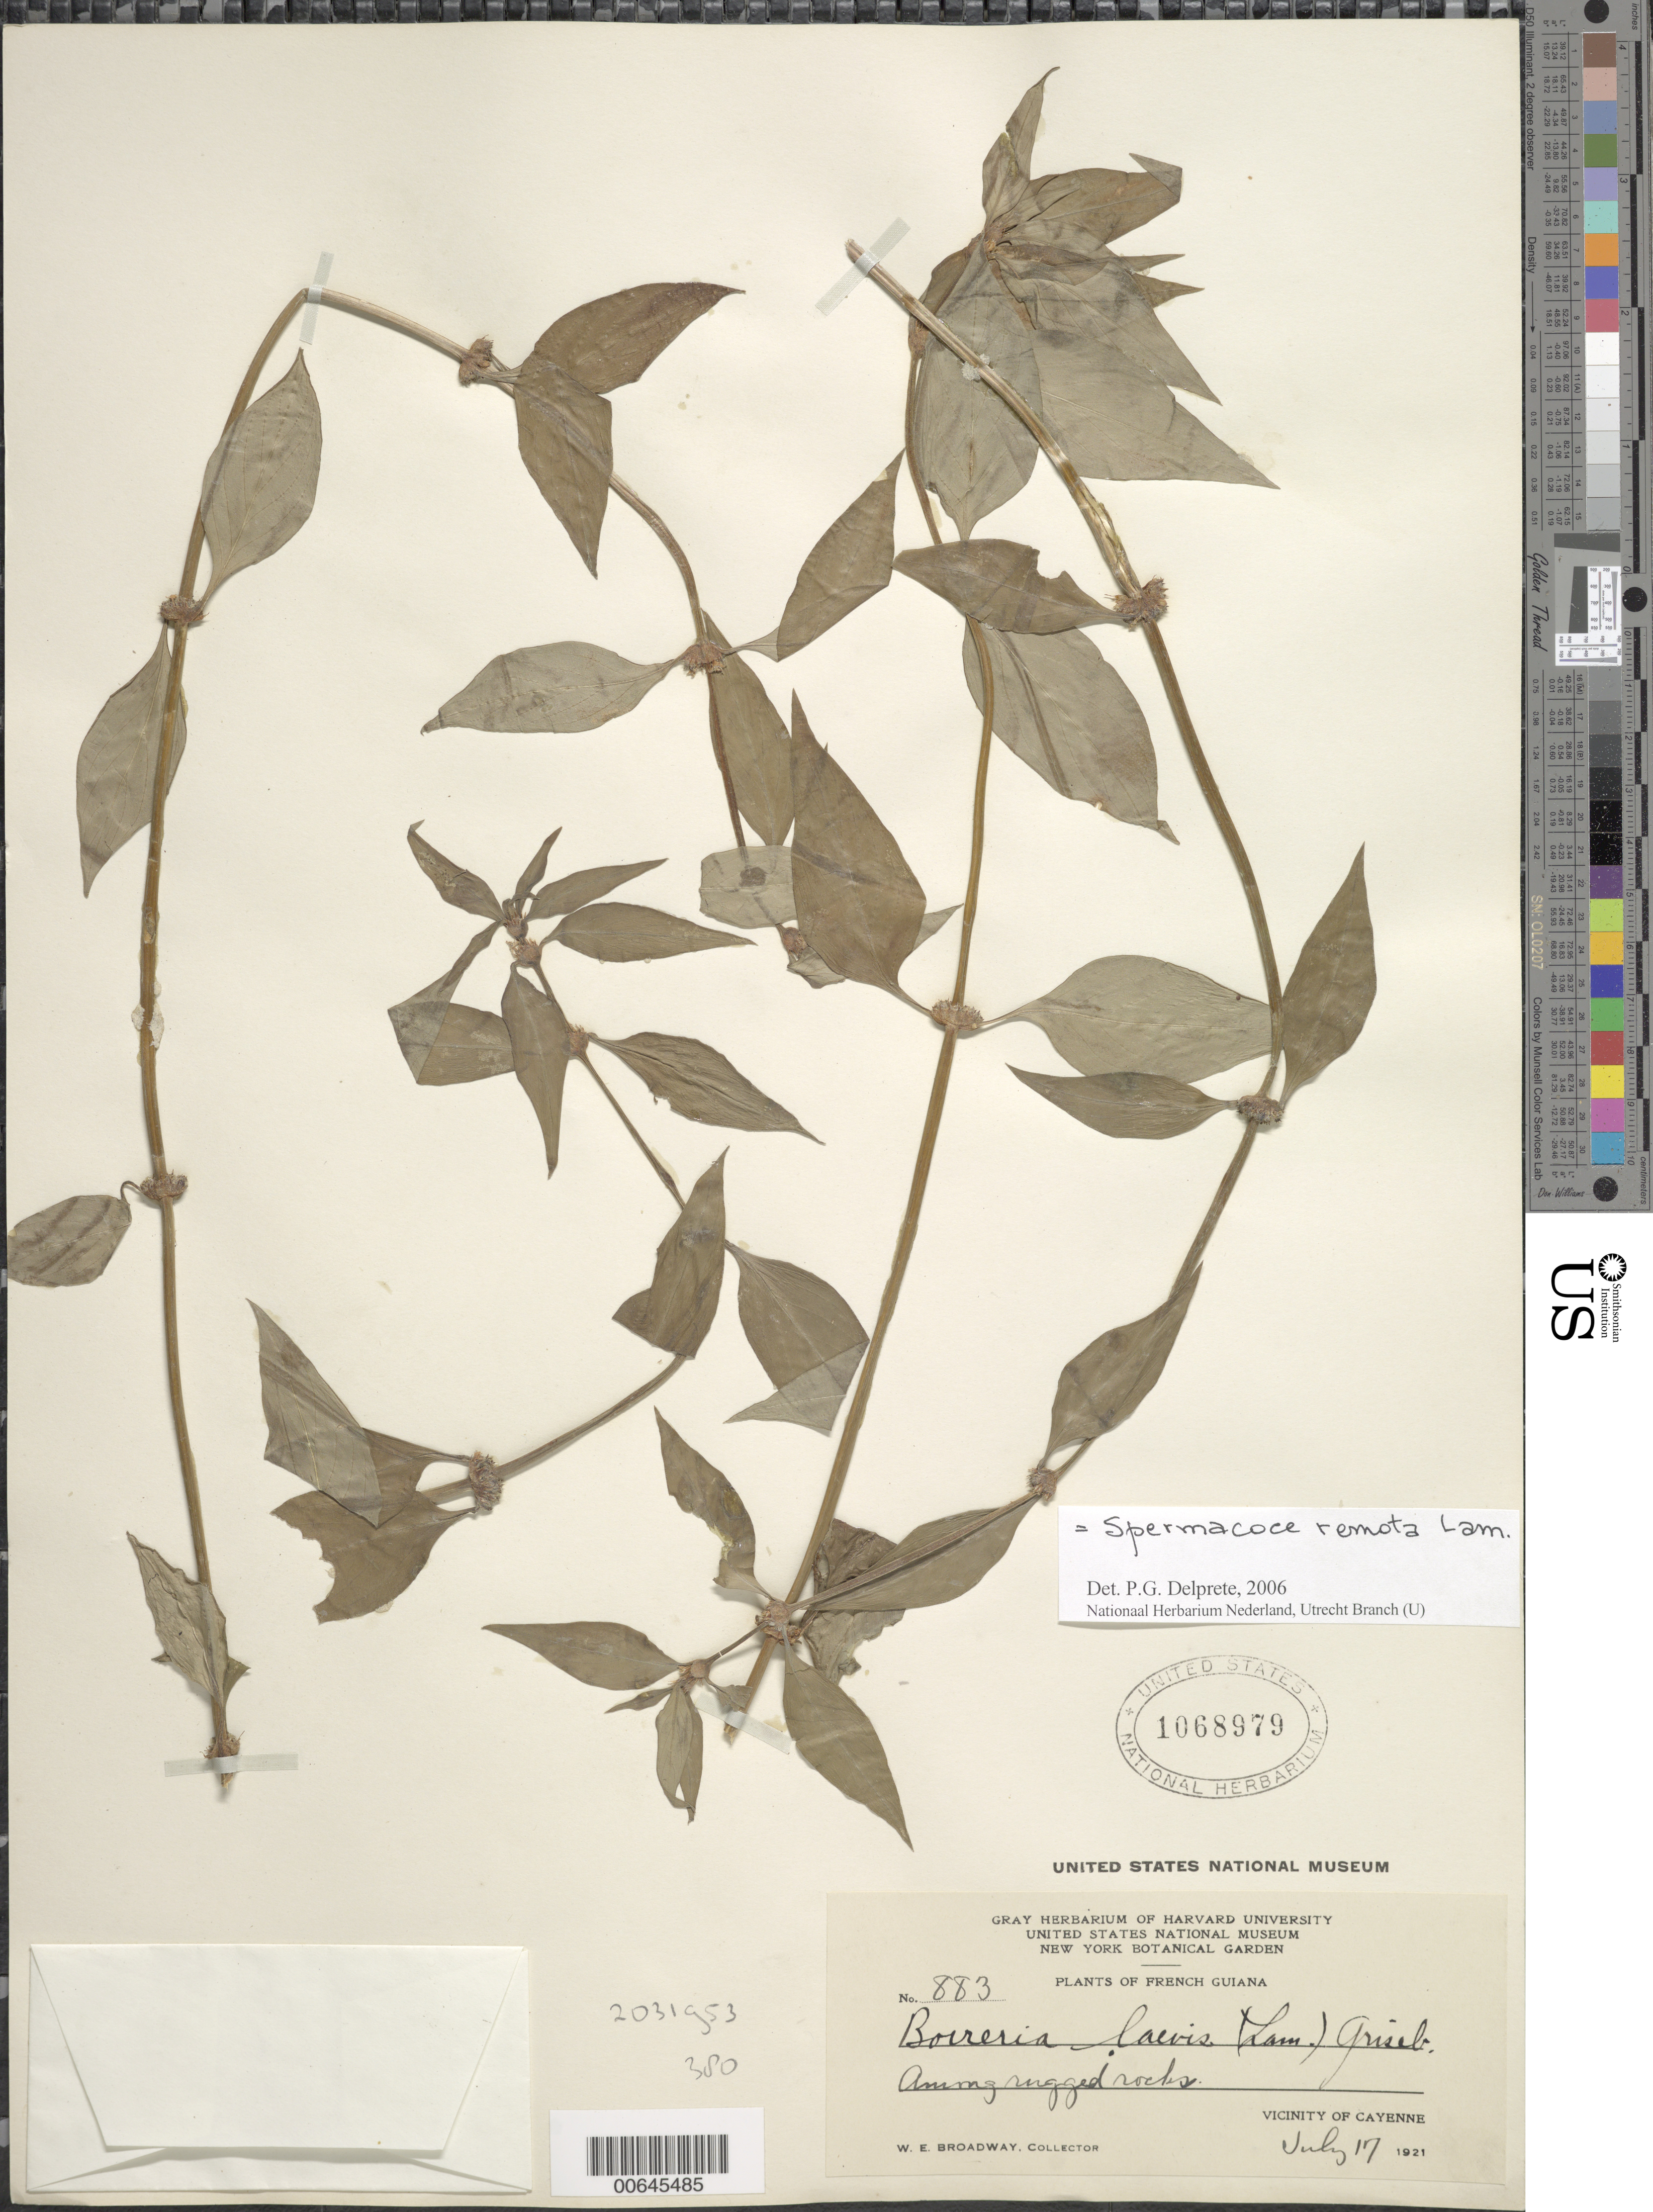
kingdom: Plantae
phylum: Tracheophyta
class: Magnoliopsida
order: Gentianales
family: Rubiaceae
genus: Spermacoce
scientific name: Spermacoce remota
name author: Lam.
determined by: Delprete, P. G., Herb. de Guyane Cay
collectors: W. E. Broadway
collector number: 883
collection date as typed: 17-Jul-21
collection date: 1921-07-17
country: French Guiana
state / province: Cayenne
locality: Cayenne, vic.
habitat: Among rugged rocks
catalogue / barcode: US 1068979